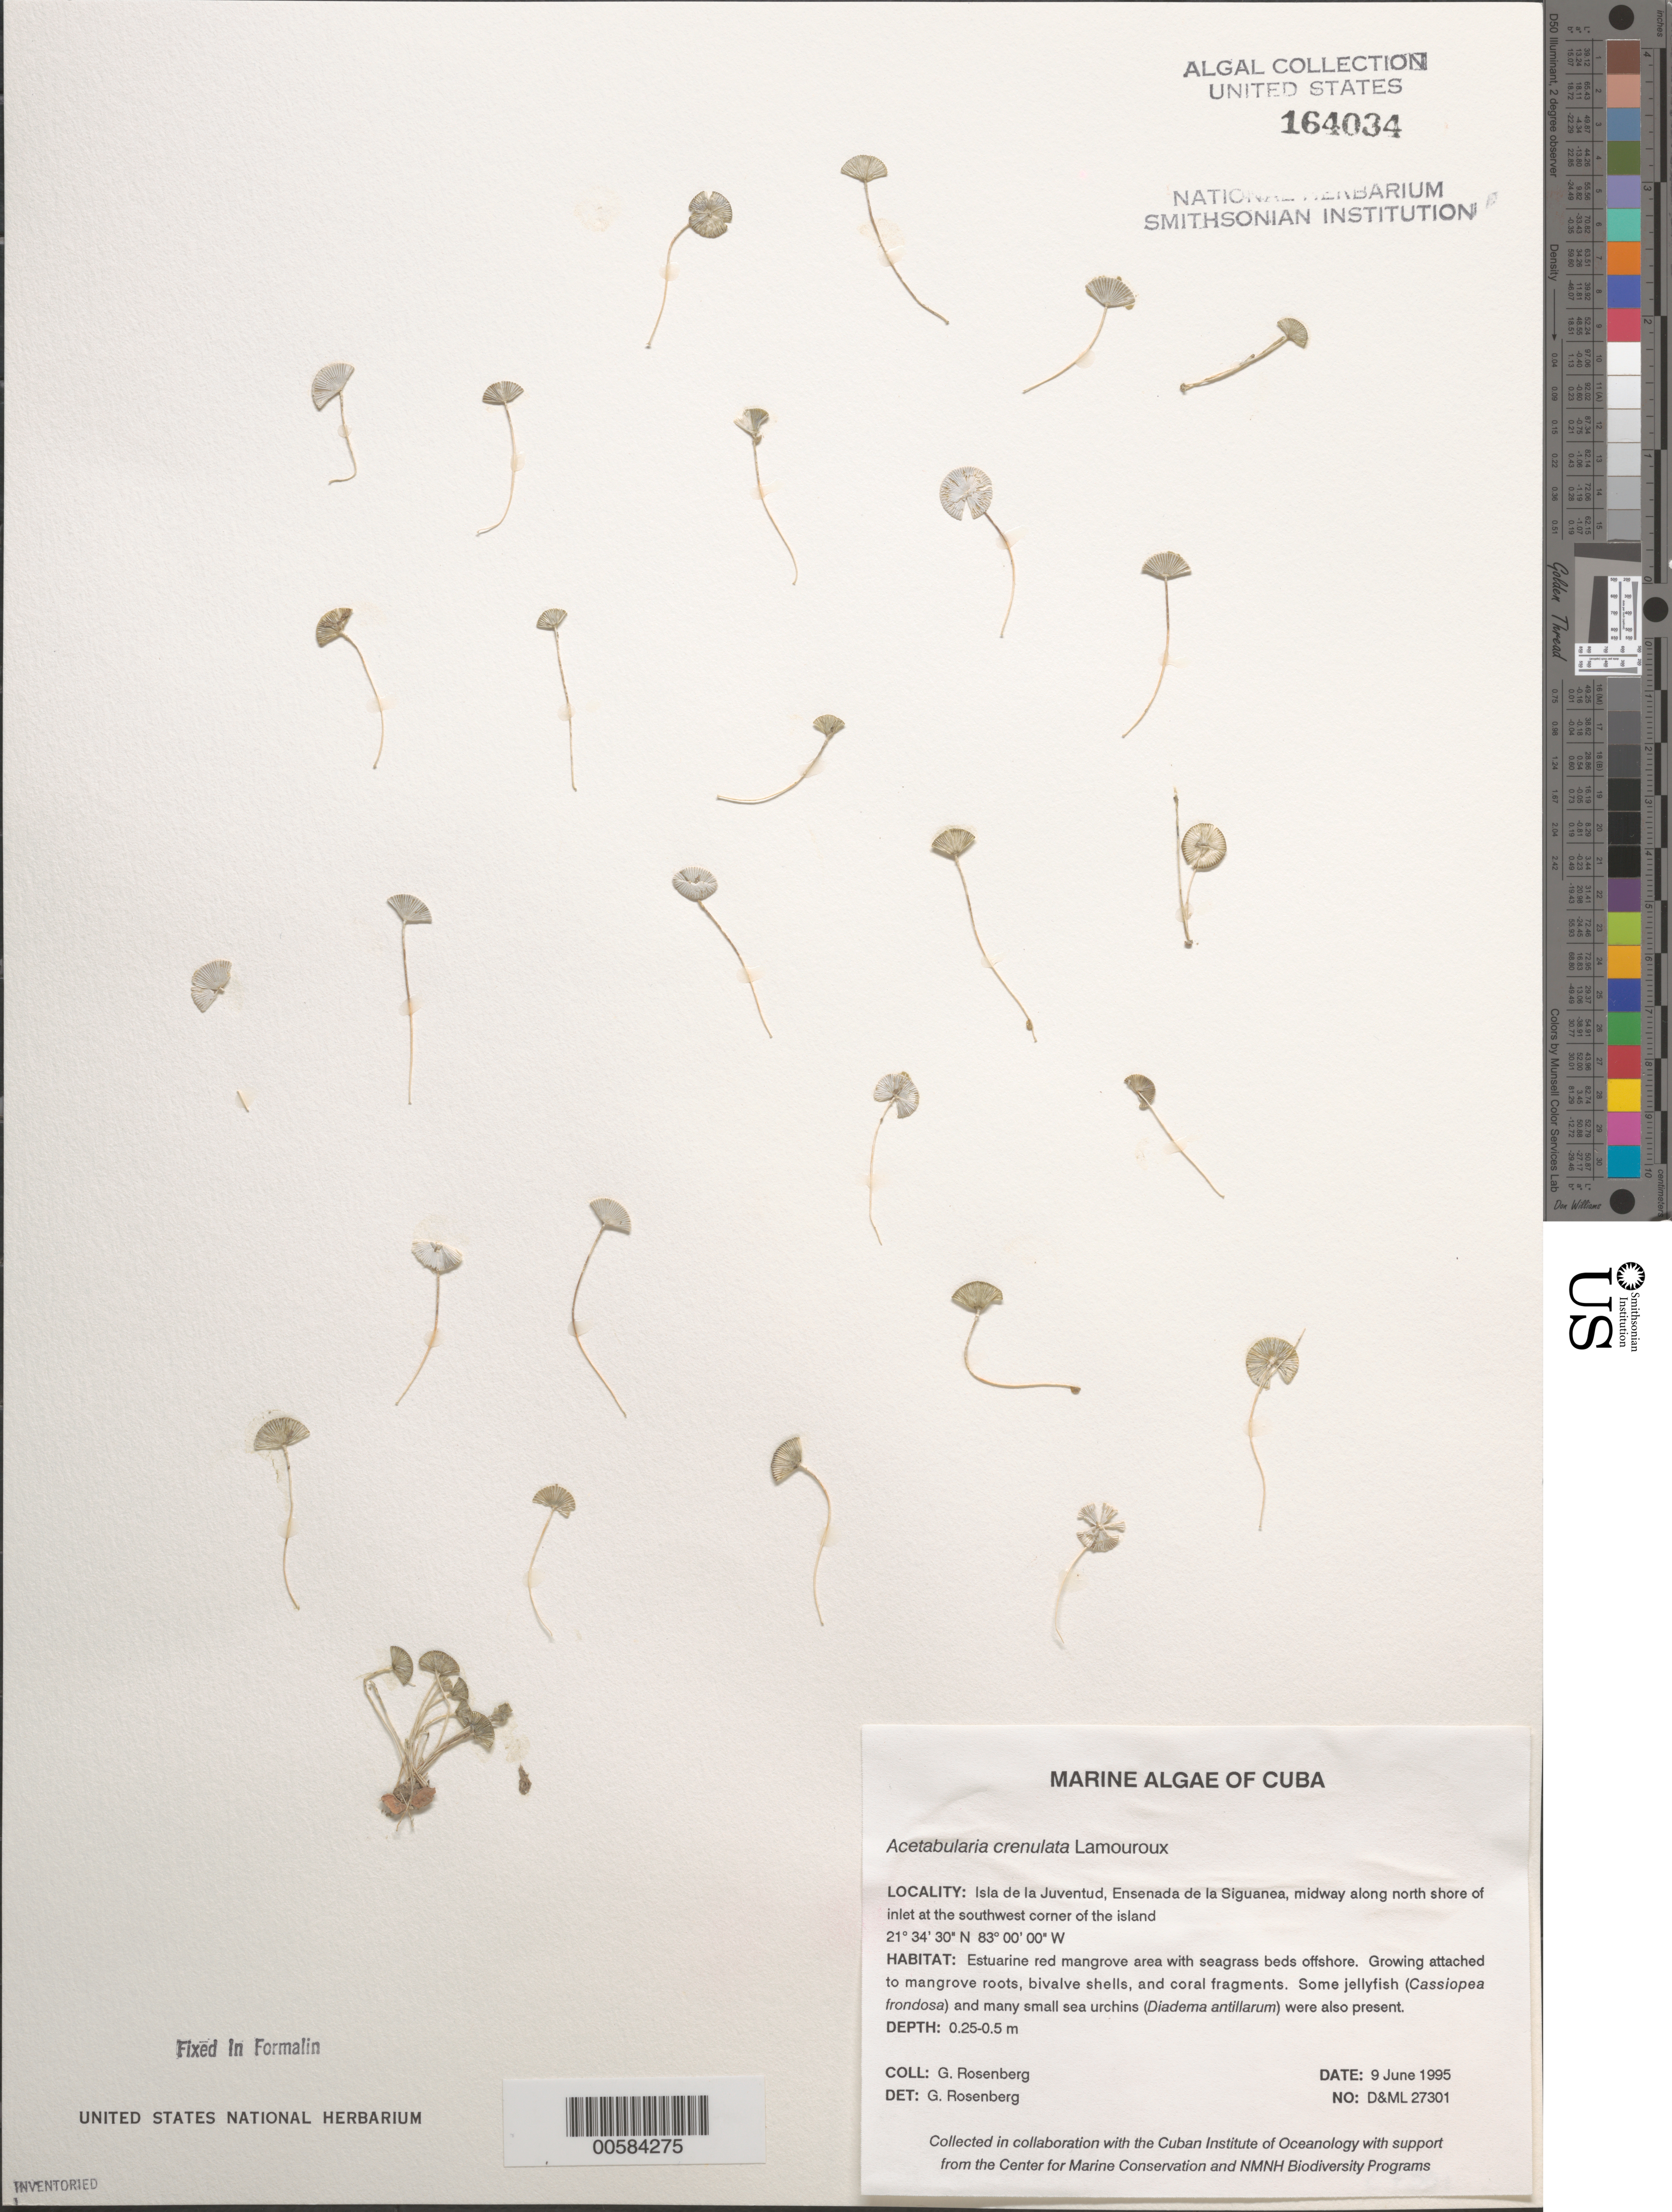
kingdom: Plantae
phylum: Chlorophyta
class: Ulvophyceae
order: Dasycladales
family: Polyphysaceae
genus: Acetabularia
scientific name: Acetabularia acetabulum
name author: J.V.Lamouroux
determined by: Rosenberg, G.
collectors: G. Rosenberg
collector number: D&ML 27301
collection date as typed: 09 Jun 1995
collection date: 1995-06-09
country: Cuba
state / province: Isla de La Juventud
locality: Isla de la juventud, ensenada de la siguanea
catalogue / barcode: US 164034